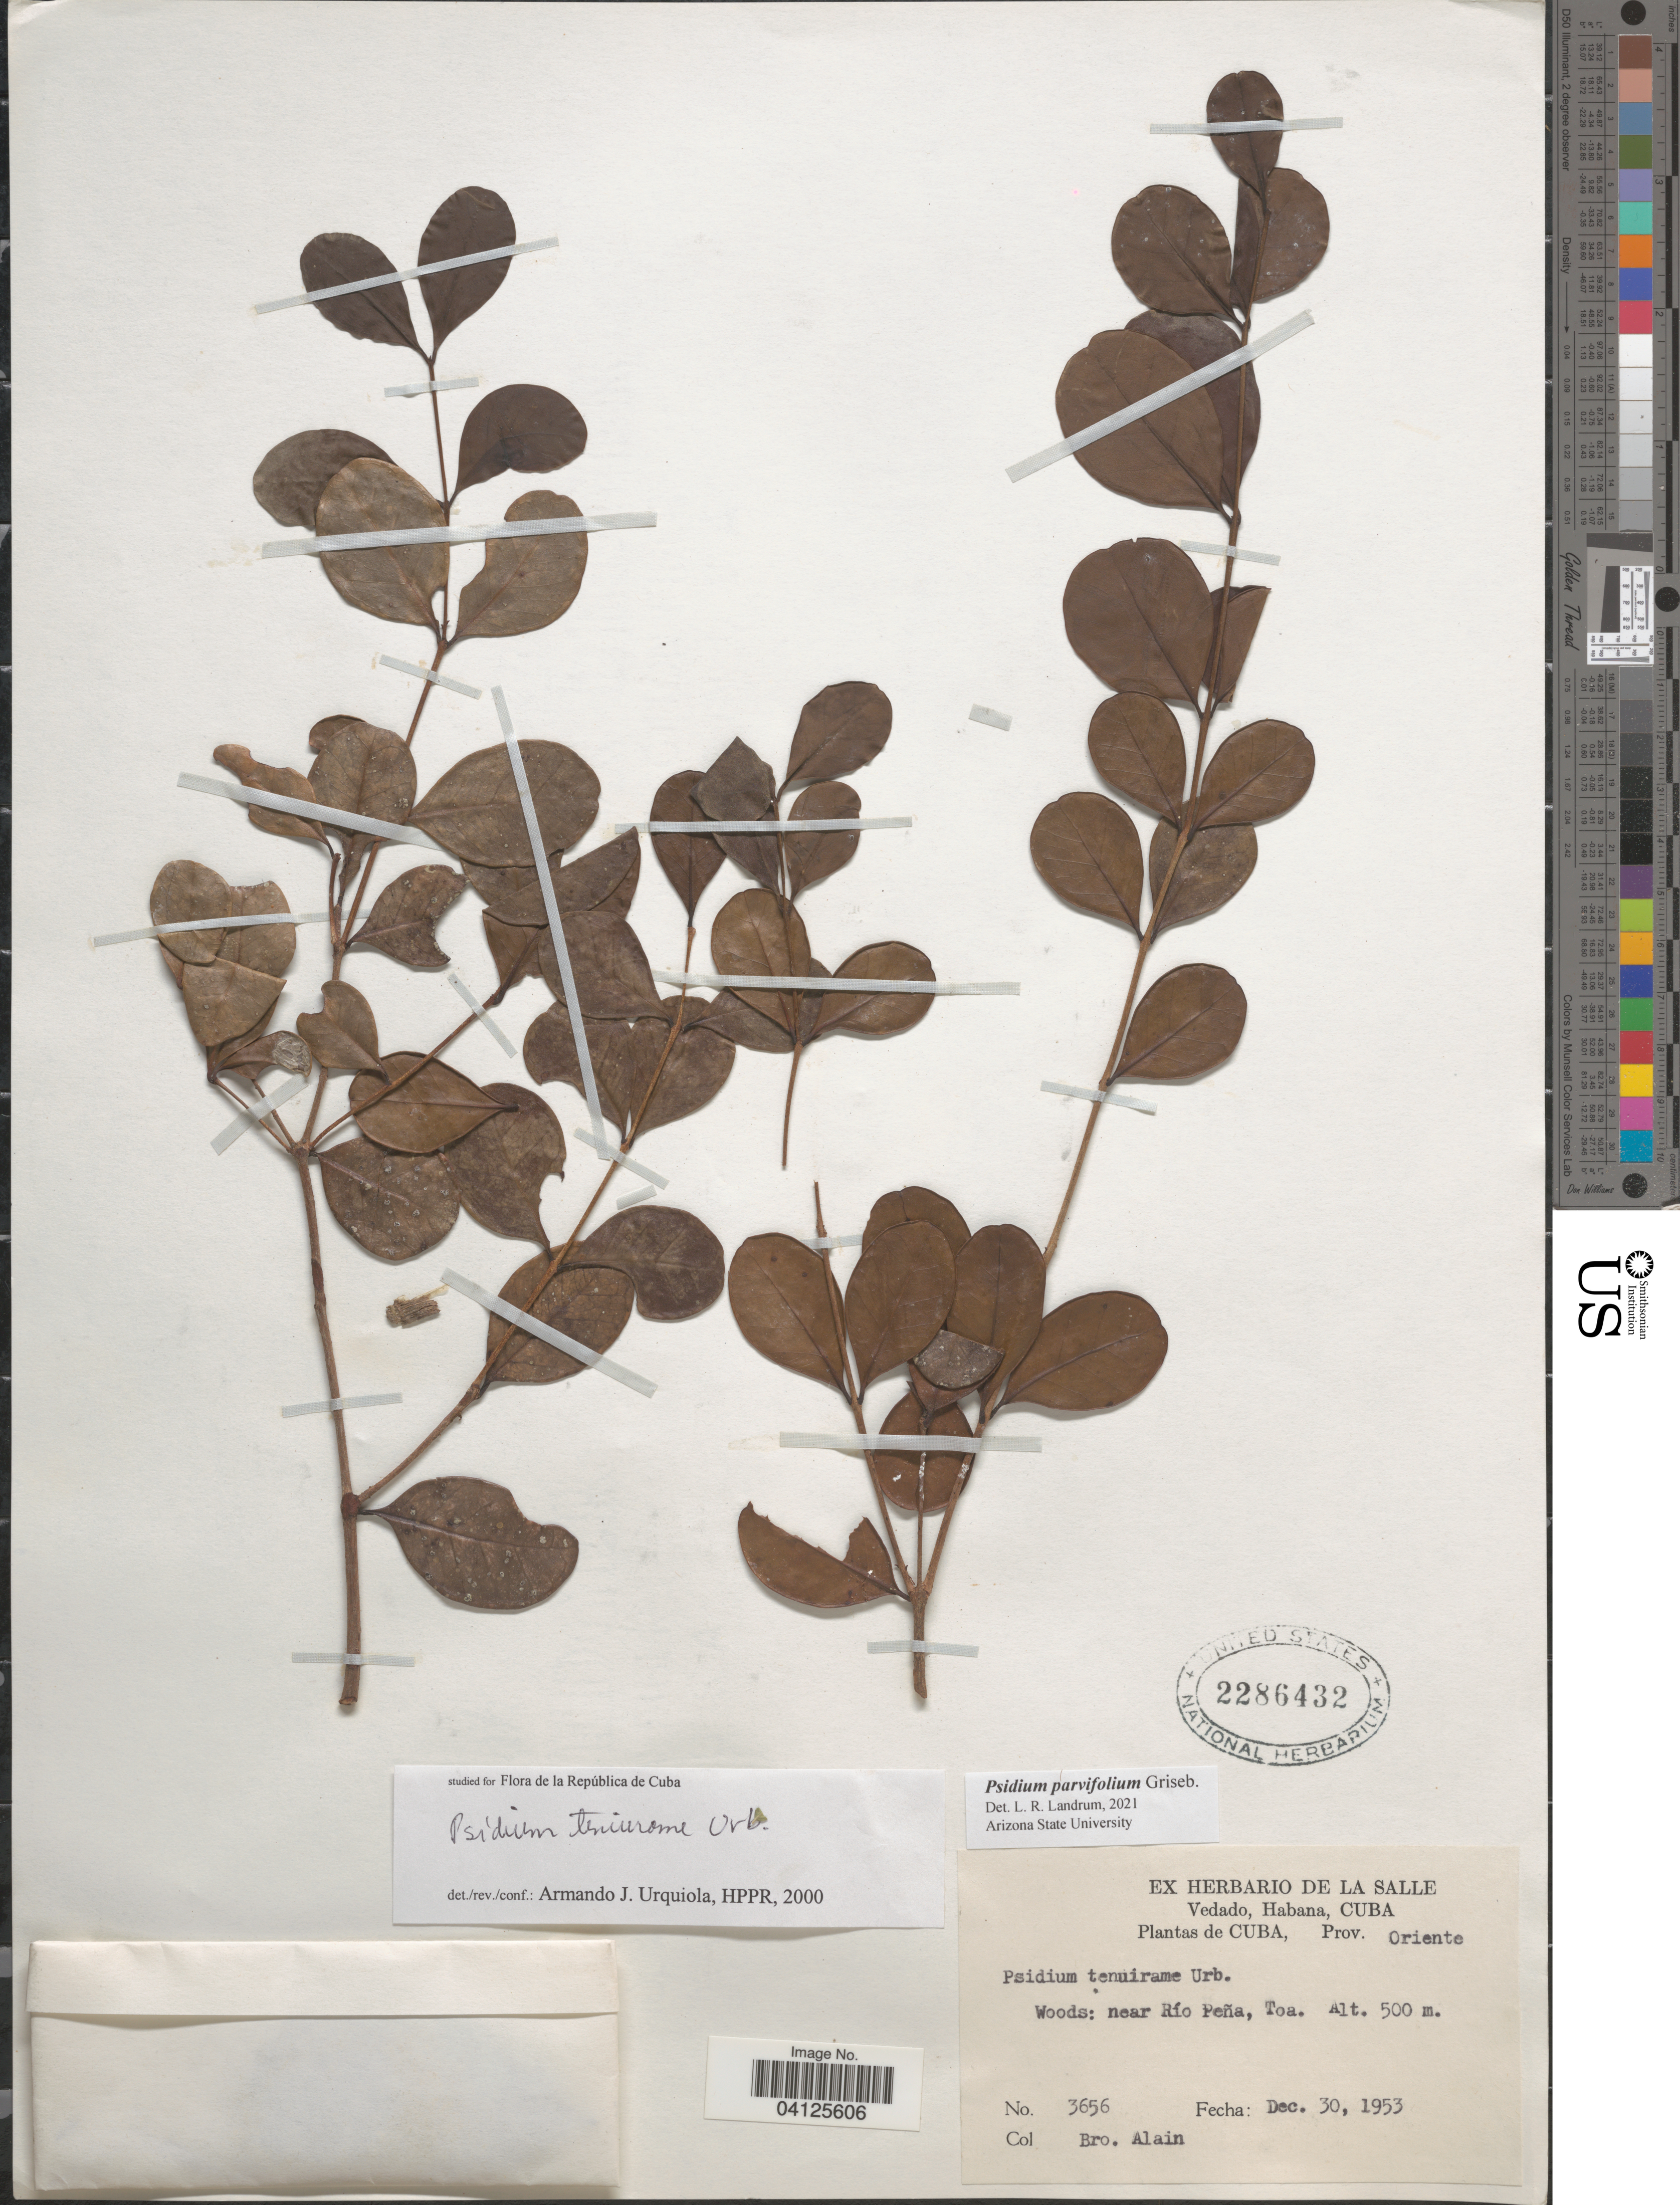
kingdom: Plantae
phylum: Tracheophyta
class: Magnoliopsida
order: Myrtales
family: Myrtaceae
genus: Psidium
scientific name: Psidium parvifolium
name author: Griseb.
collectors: A. H. Liogier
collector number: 3656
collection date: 1953-12-30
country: Cuba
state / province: Oriente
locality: Near Río Peña, Toa.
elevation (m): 500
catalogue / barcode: US 2286432